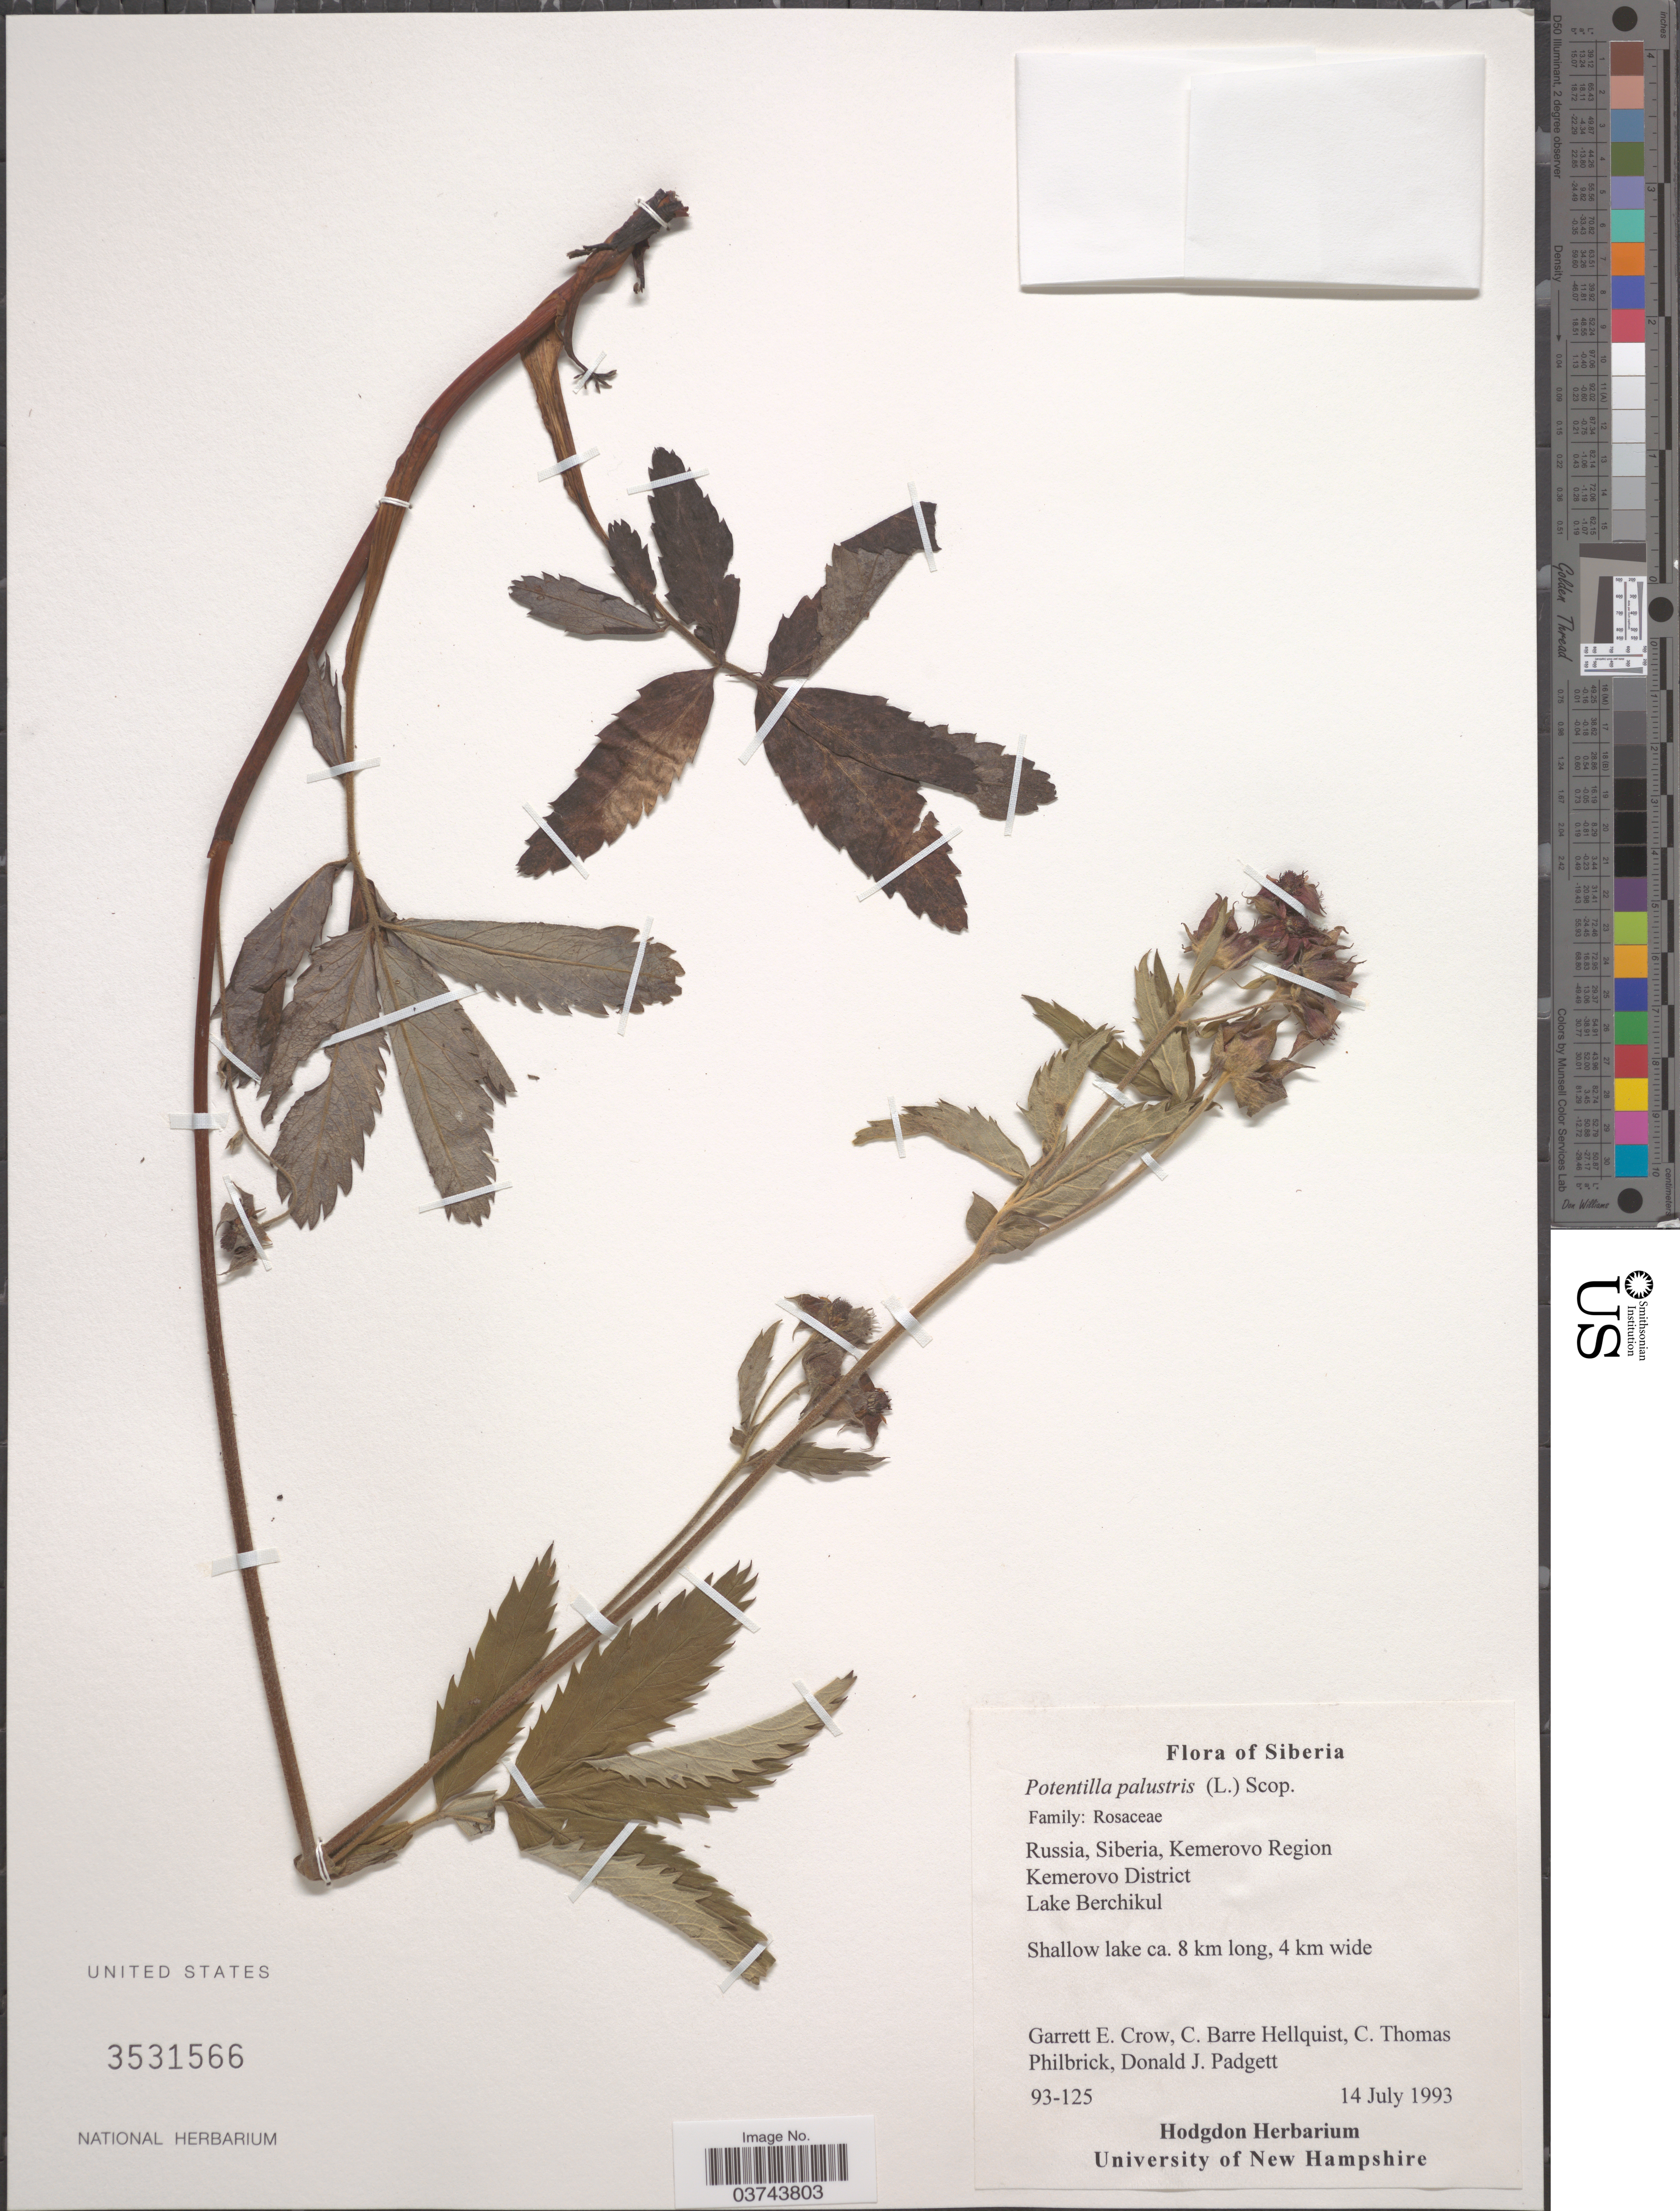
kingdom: Plantae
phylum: Tracheophyta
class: Magnoliopsida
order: Rosales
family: Rosaceae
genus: Comarum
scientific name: Comarum palustre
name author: L.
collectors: G. E. Crow, C. Hellquist, C. Philbrick & D. Padgett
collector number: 93-125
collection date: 1993-07-14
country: Russian Federation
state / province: Kemerovo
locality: Russia, Siberia, Kemerovo Region. Kemerovo District. Lake Berchikul.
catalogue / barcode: US 3531566